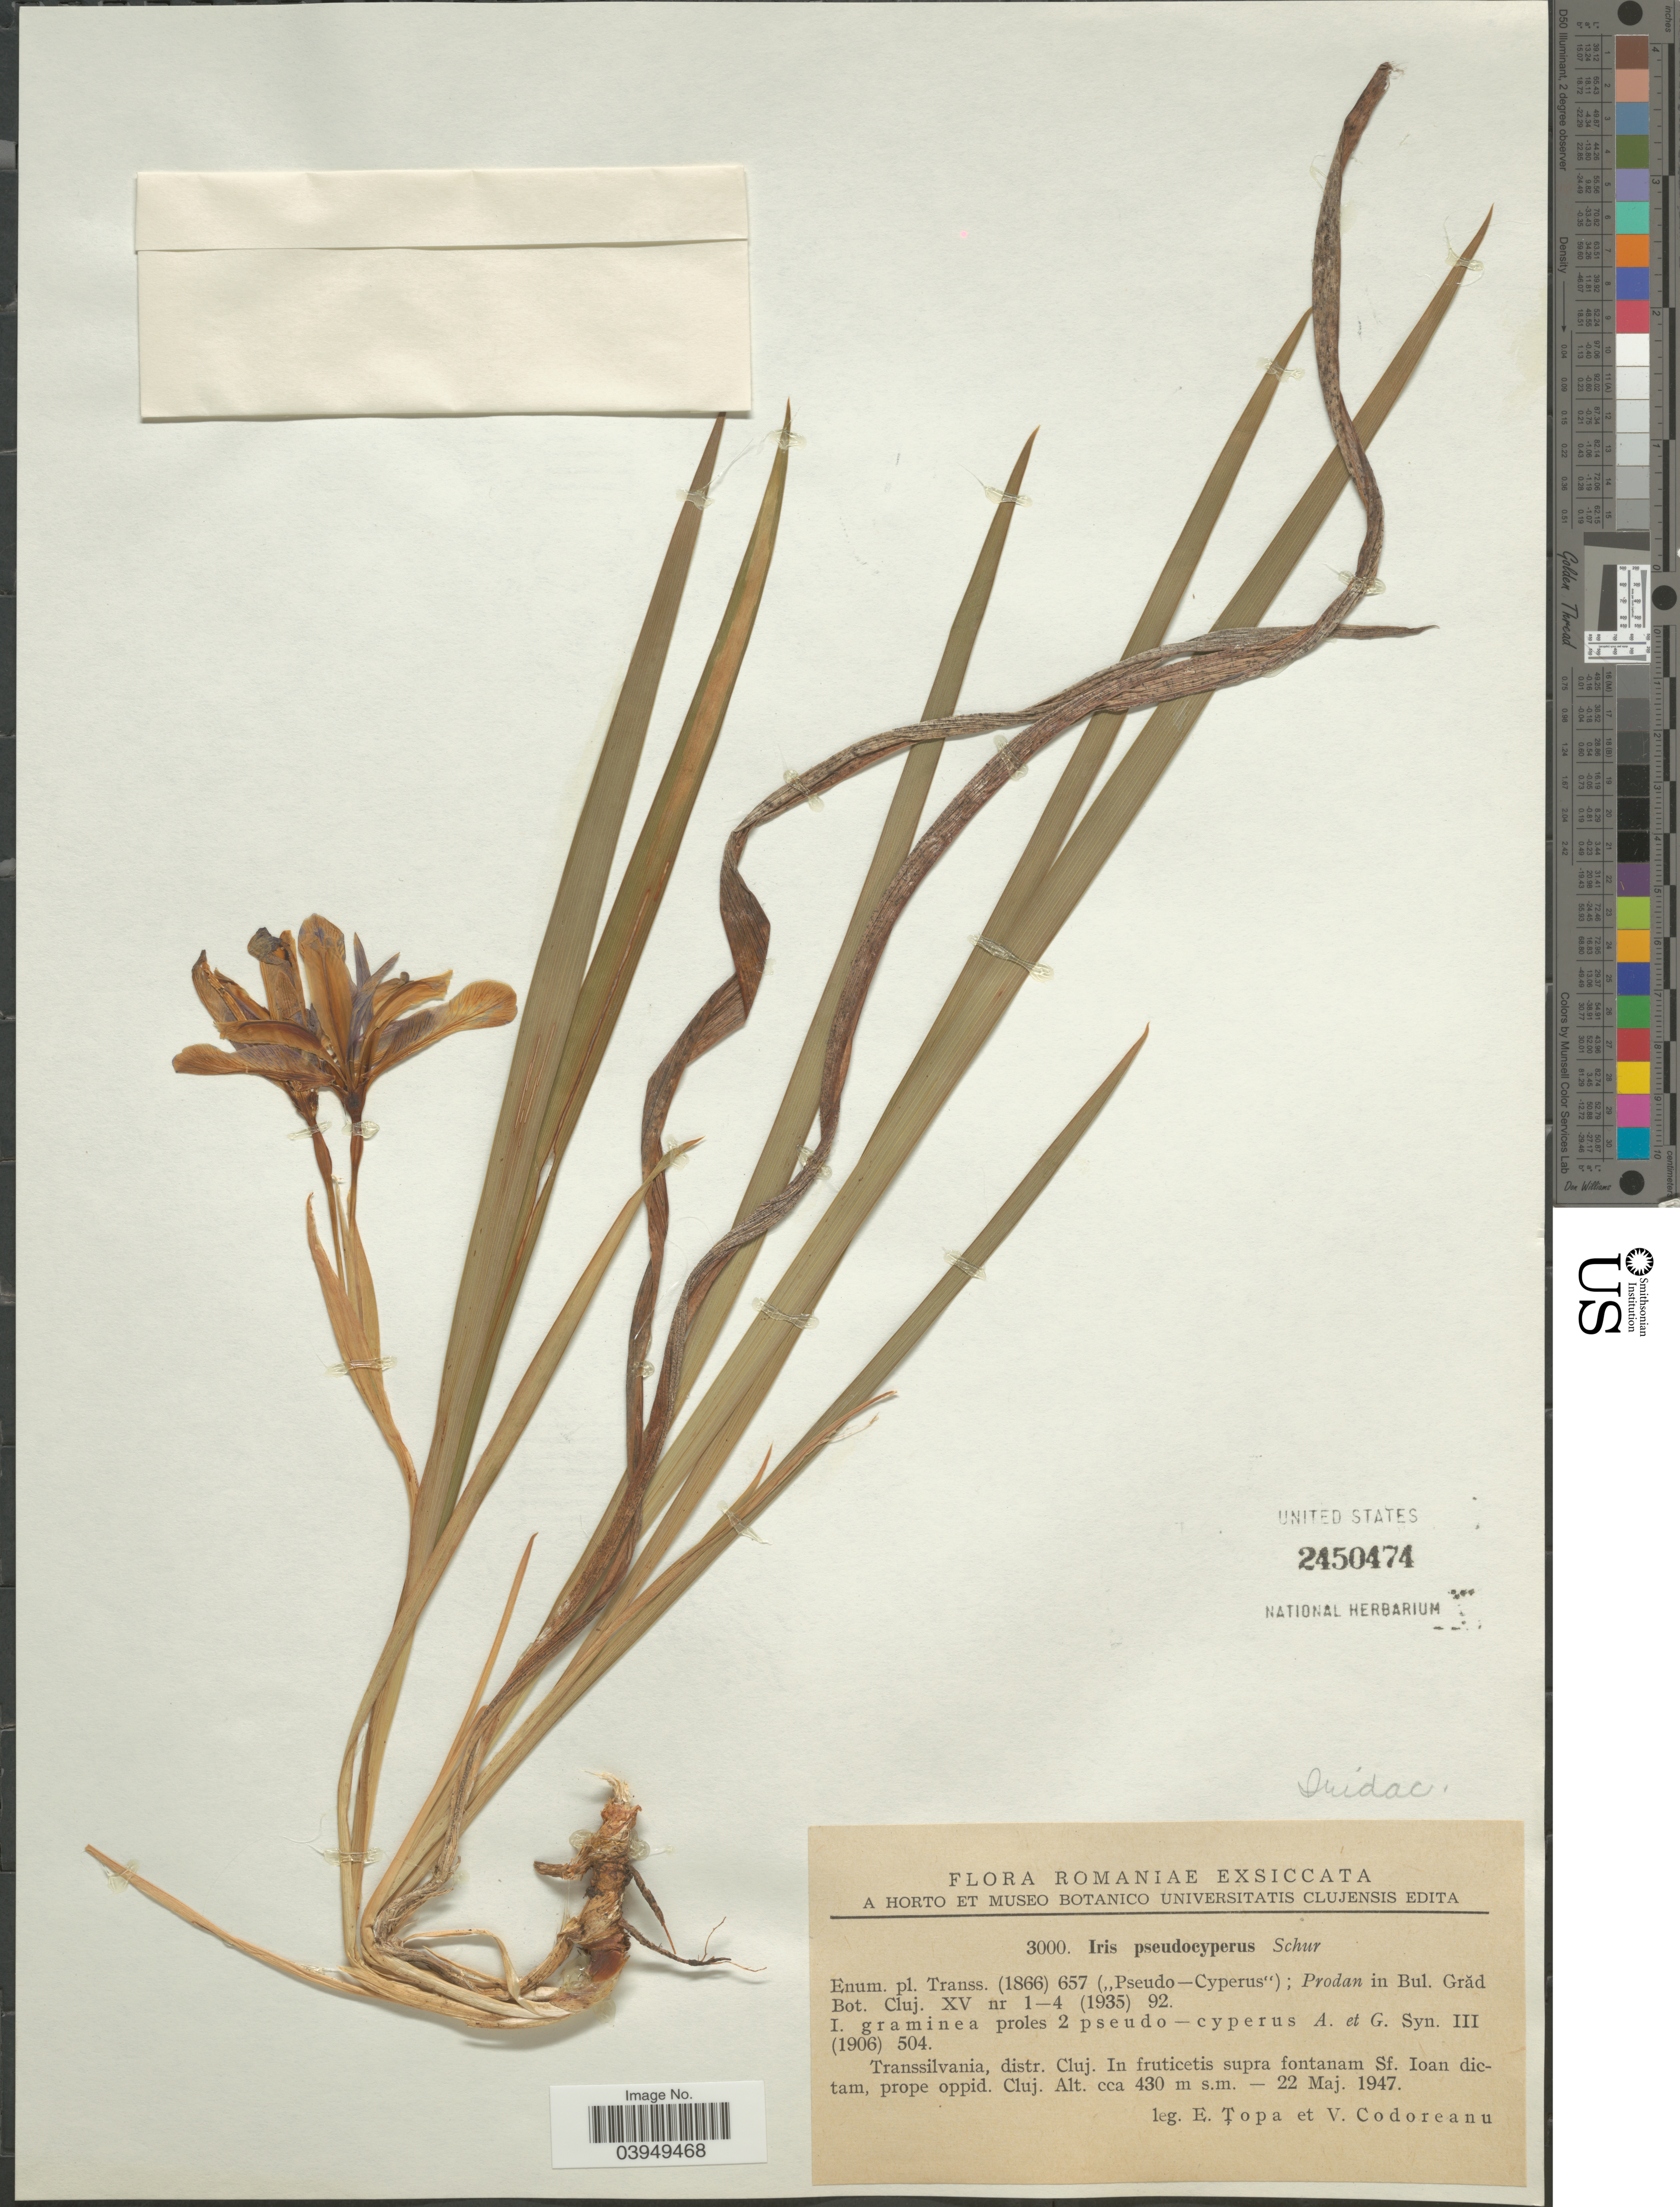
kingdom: Plantae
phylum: Tracheophyta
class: Liliopsida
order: Asparagales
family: Iridaceae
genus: Iris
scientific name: Iris pseudocyperus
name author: Schur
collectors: E. Topa & V. Codoreanu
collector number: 3000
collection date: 1947-05-22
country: Romania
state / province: Cluj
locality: Transsilvania, distr. Cluj. In fruticetis supra fontanam Sf. Ioan dictam, prope oppid. Cluj.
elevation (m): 430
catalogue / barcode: US 2450474